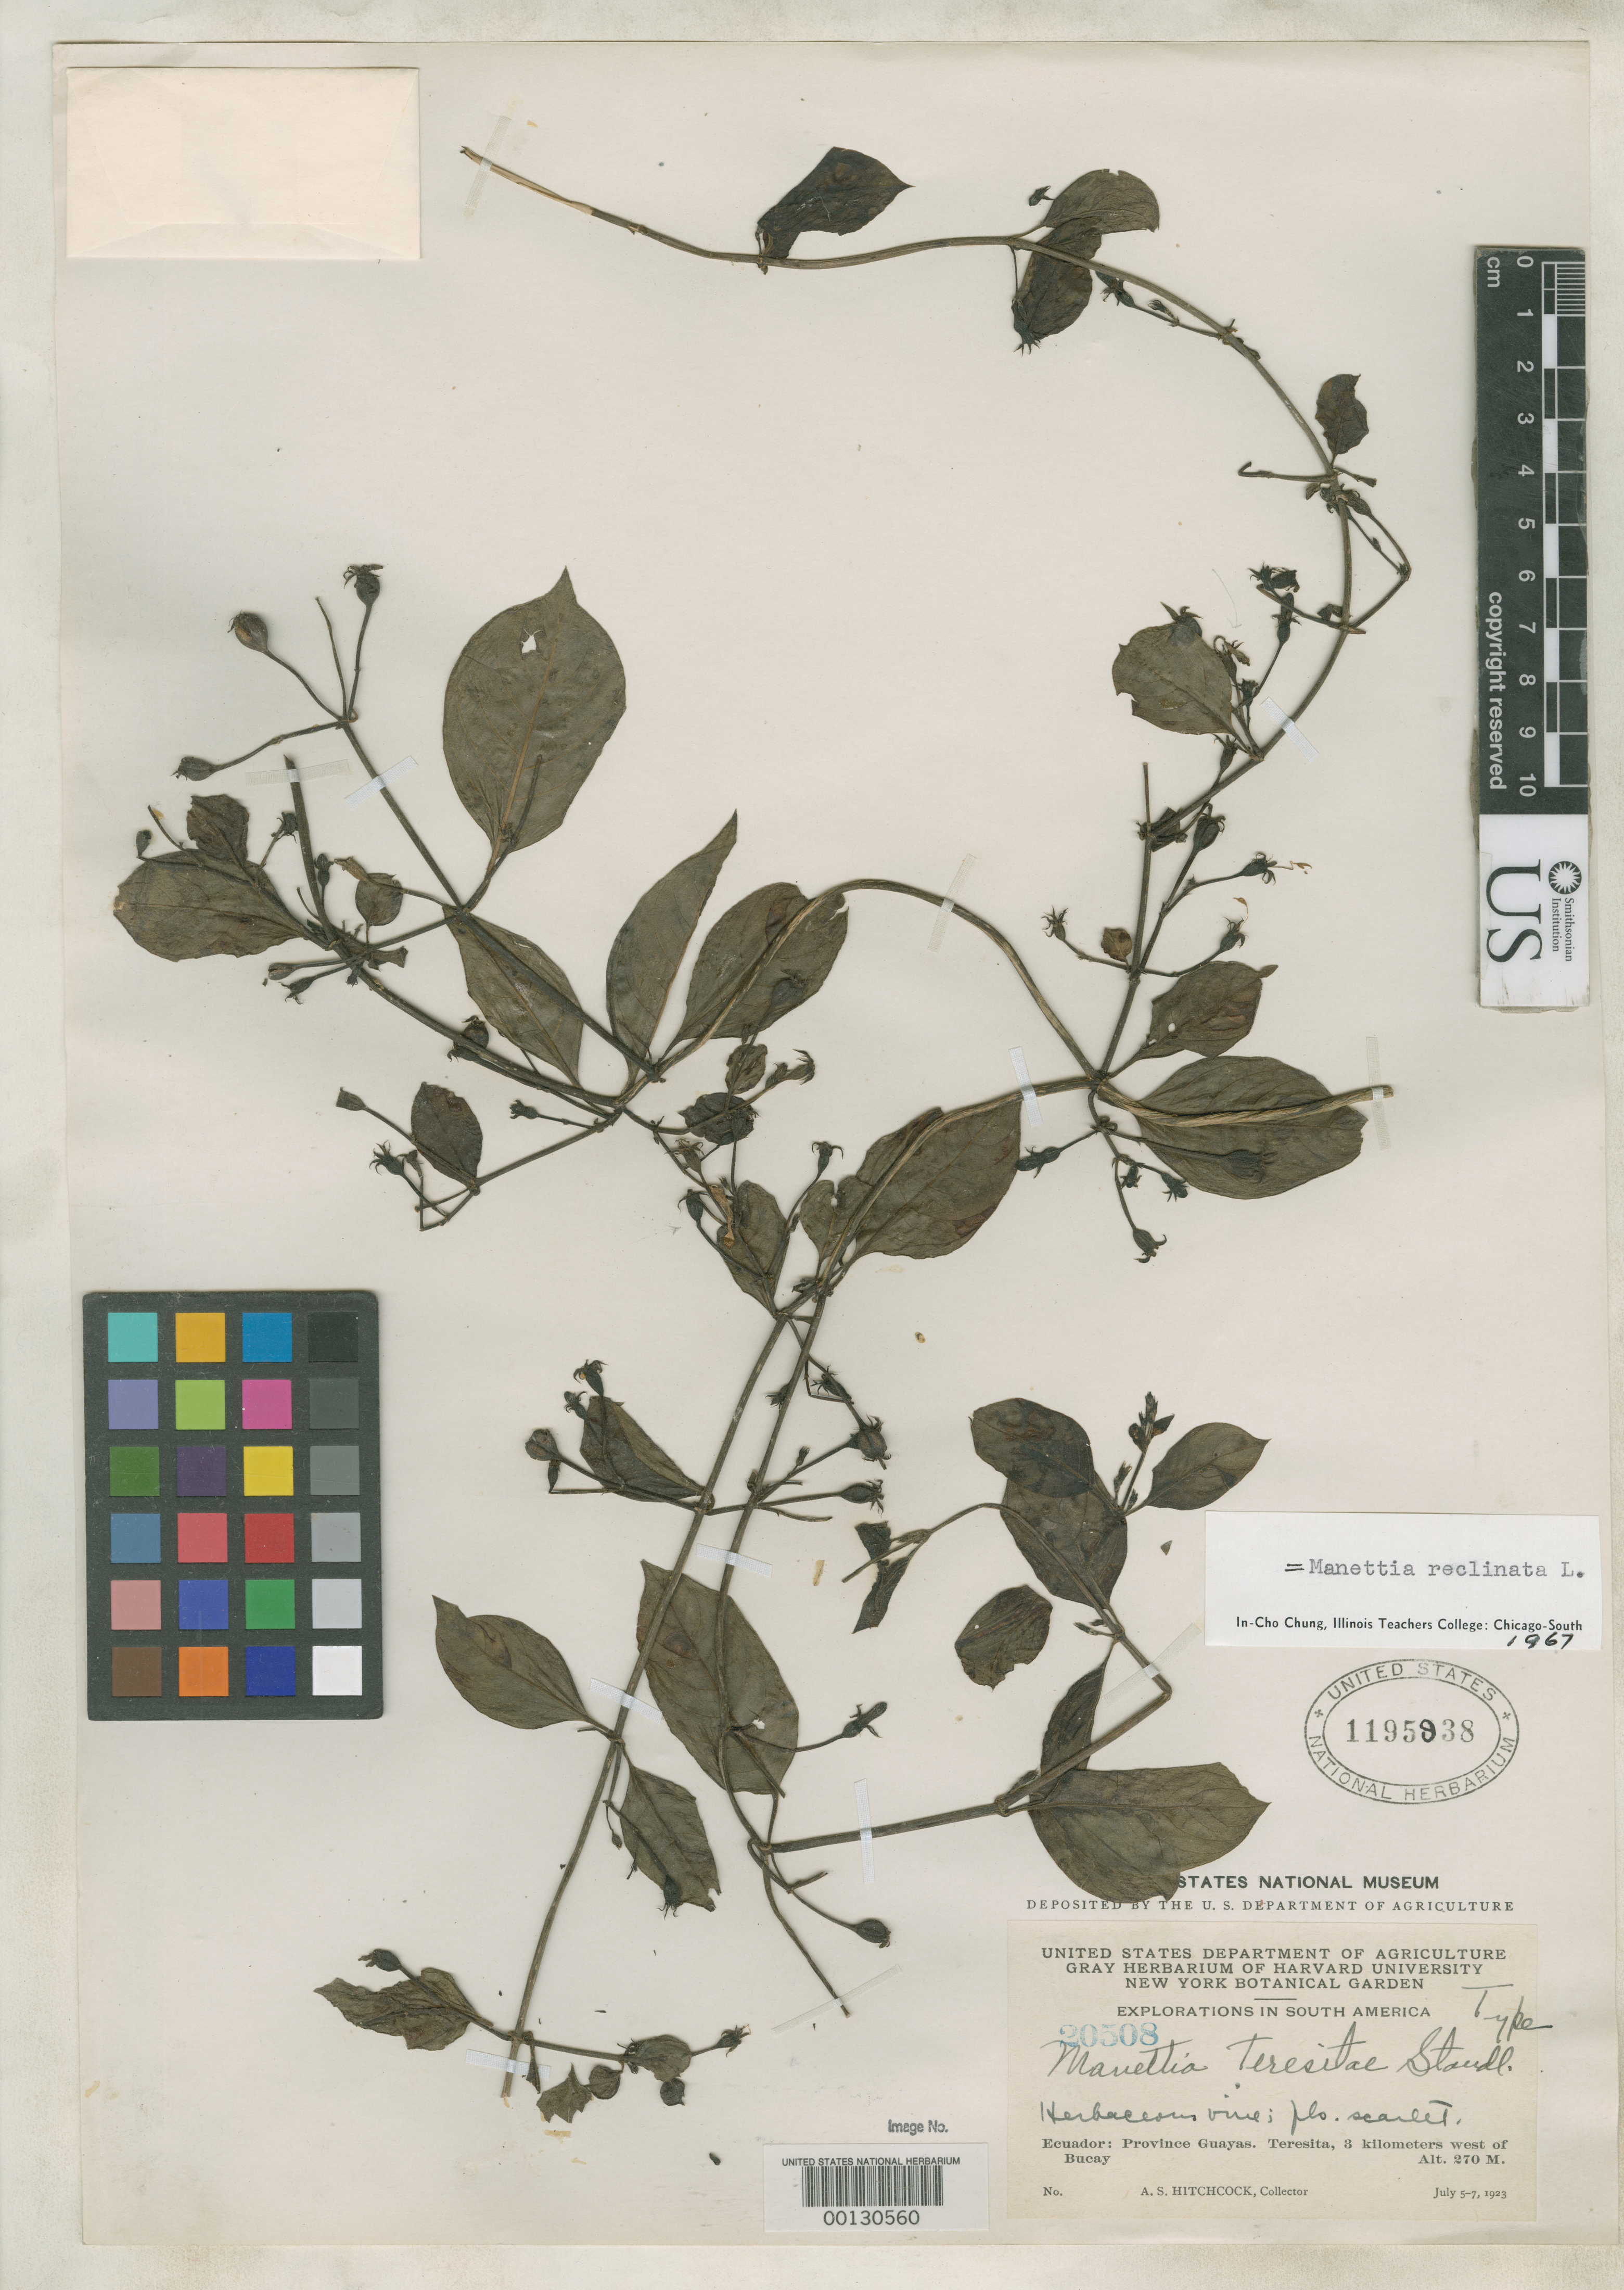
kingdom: Plantae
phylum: Tracheophyta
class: Magnoliopsida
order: Gentianales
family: Rubiaceae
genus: Manettia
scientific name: Manettia teresitae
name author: Standl.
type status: Holotype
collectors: A. S. Hitchcock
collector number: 20508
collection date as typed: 05 Jul 1923 to 07 Jul 1923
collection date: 1923-07-05/1923-07-07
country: Ecuador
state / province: Guayas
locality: Teresita, 3 km. W of Bucay.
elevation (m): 270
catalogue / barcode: US 1195938